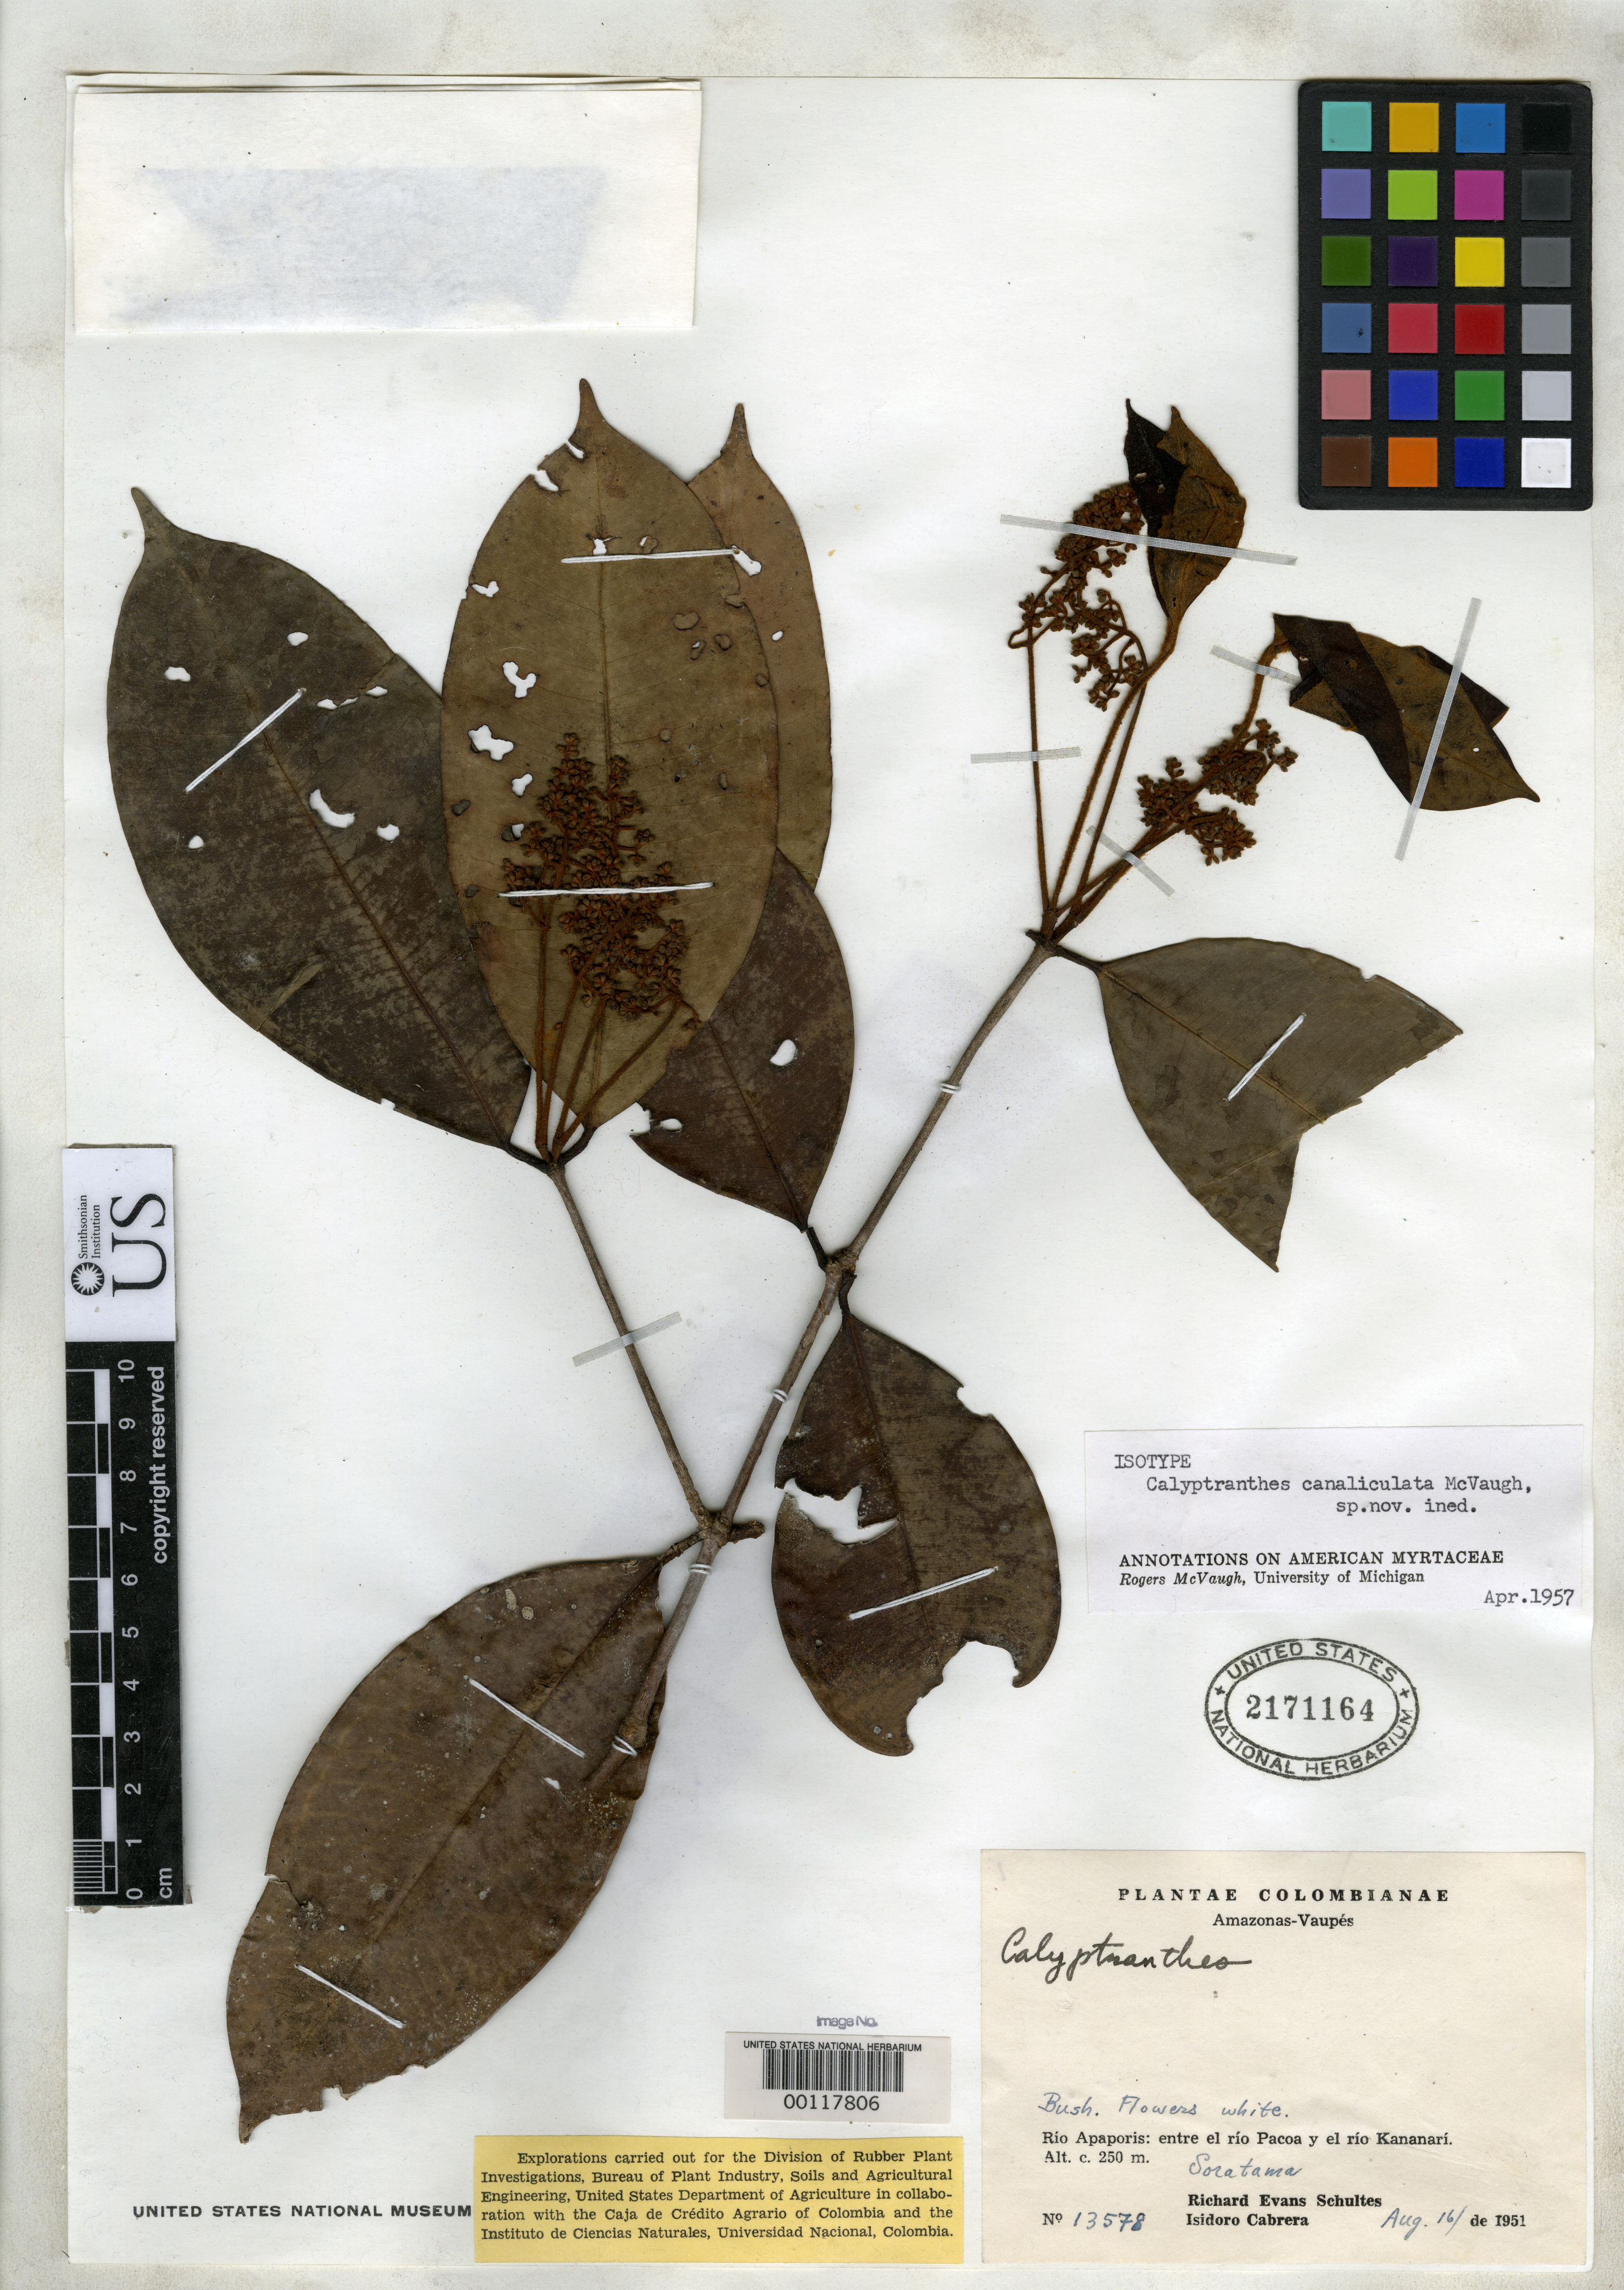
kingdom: Plantae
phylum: Tracheophyta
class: Magnoliopsida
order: Myrtales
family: Myrtaceae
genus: Calyptranthes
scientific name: Calyptranthes canaliculata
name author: McVaugh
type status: Isotype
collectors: R. E. Schultes & I. Cabrera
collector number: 13578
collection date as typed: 16 Aug 1951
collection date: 1951-08-16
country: Colombia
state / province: Amazônas / Vaupés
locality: Rio Apaporis, entre El Rio Pacos y Rio Kananari.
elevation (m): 250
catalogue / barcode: US 2171164